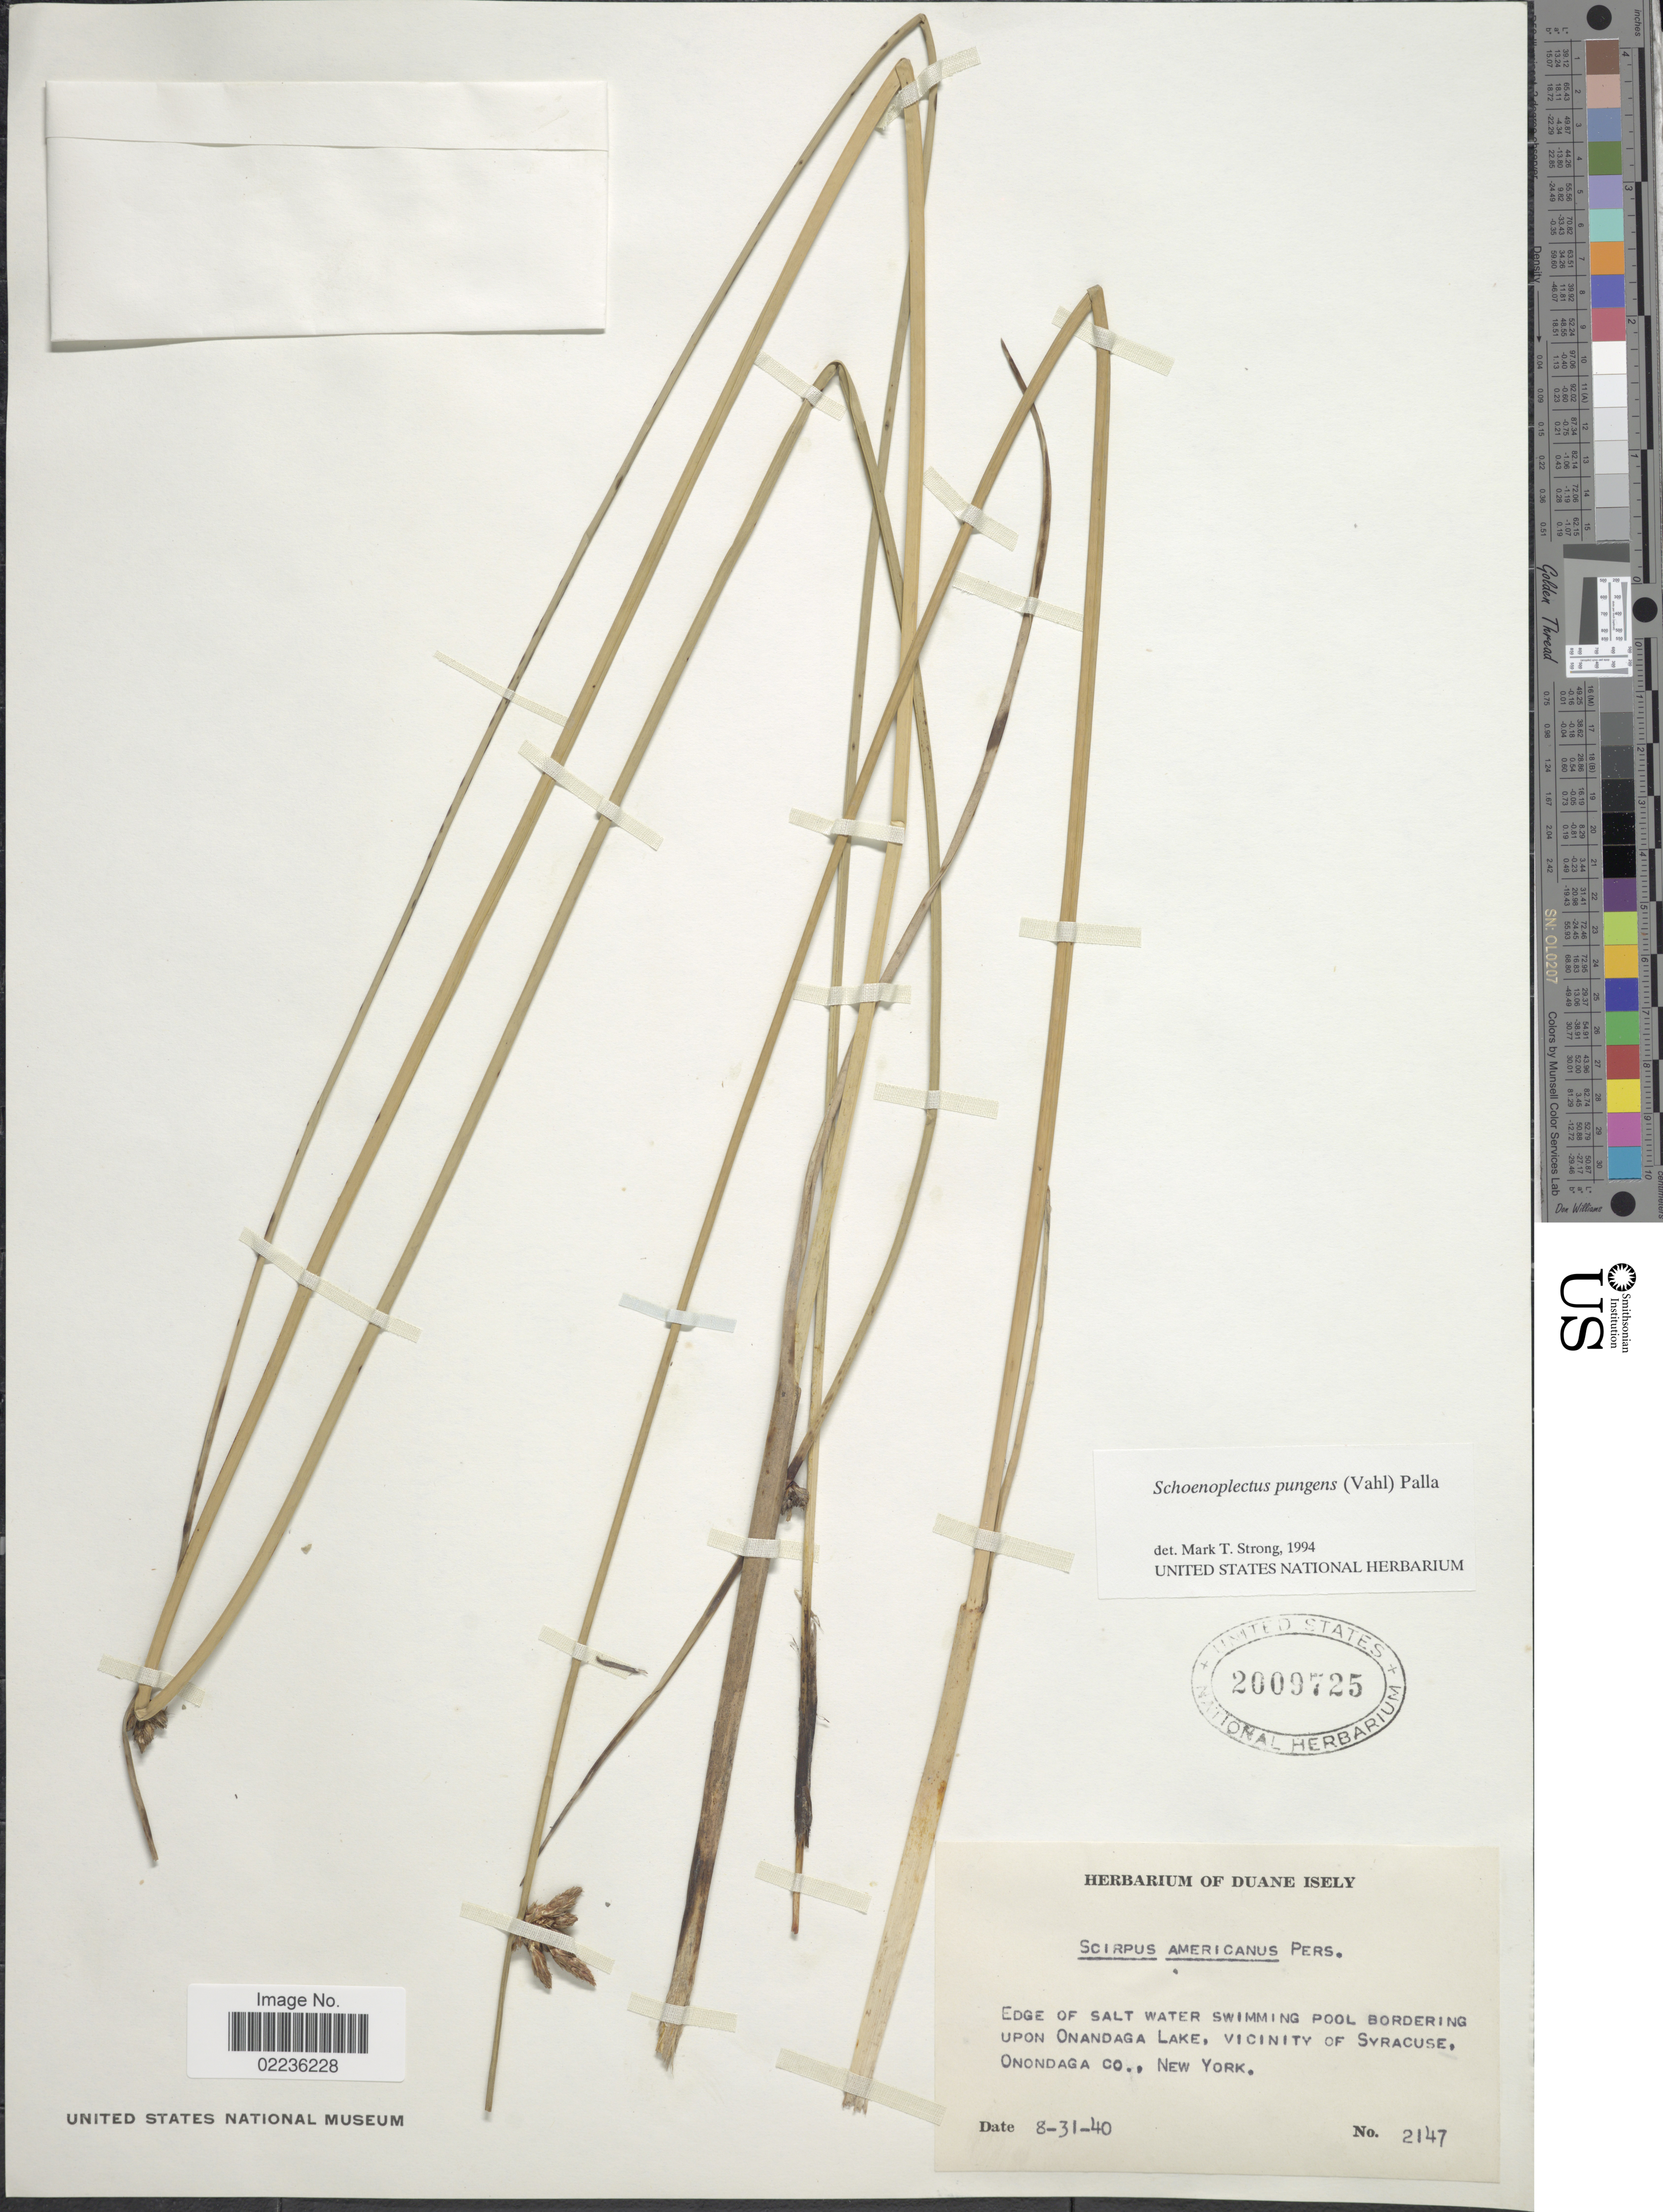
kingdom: Plantae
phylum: Tracheophyta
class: Liliopsida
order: Poales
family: Cyperaceae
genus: Schoenoplectus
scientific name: Schoenoplectus pungens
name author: (Vahl) Palla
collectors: ex. herb. Duane Isely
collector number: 2147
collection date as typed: Transcribed d/m/y: 31/8/40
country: United States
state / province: New York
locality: Edge of salt water swimming pool bordering upon Onandaga Lake, vicinity of Syracuse, Onandaga Co.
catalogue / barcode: US 2009725